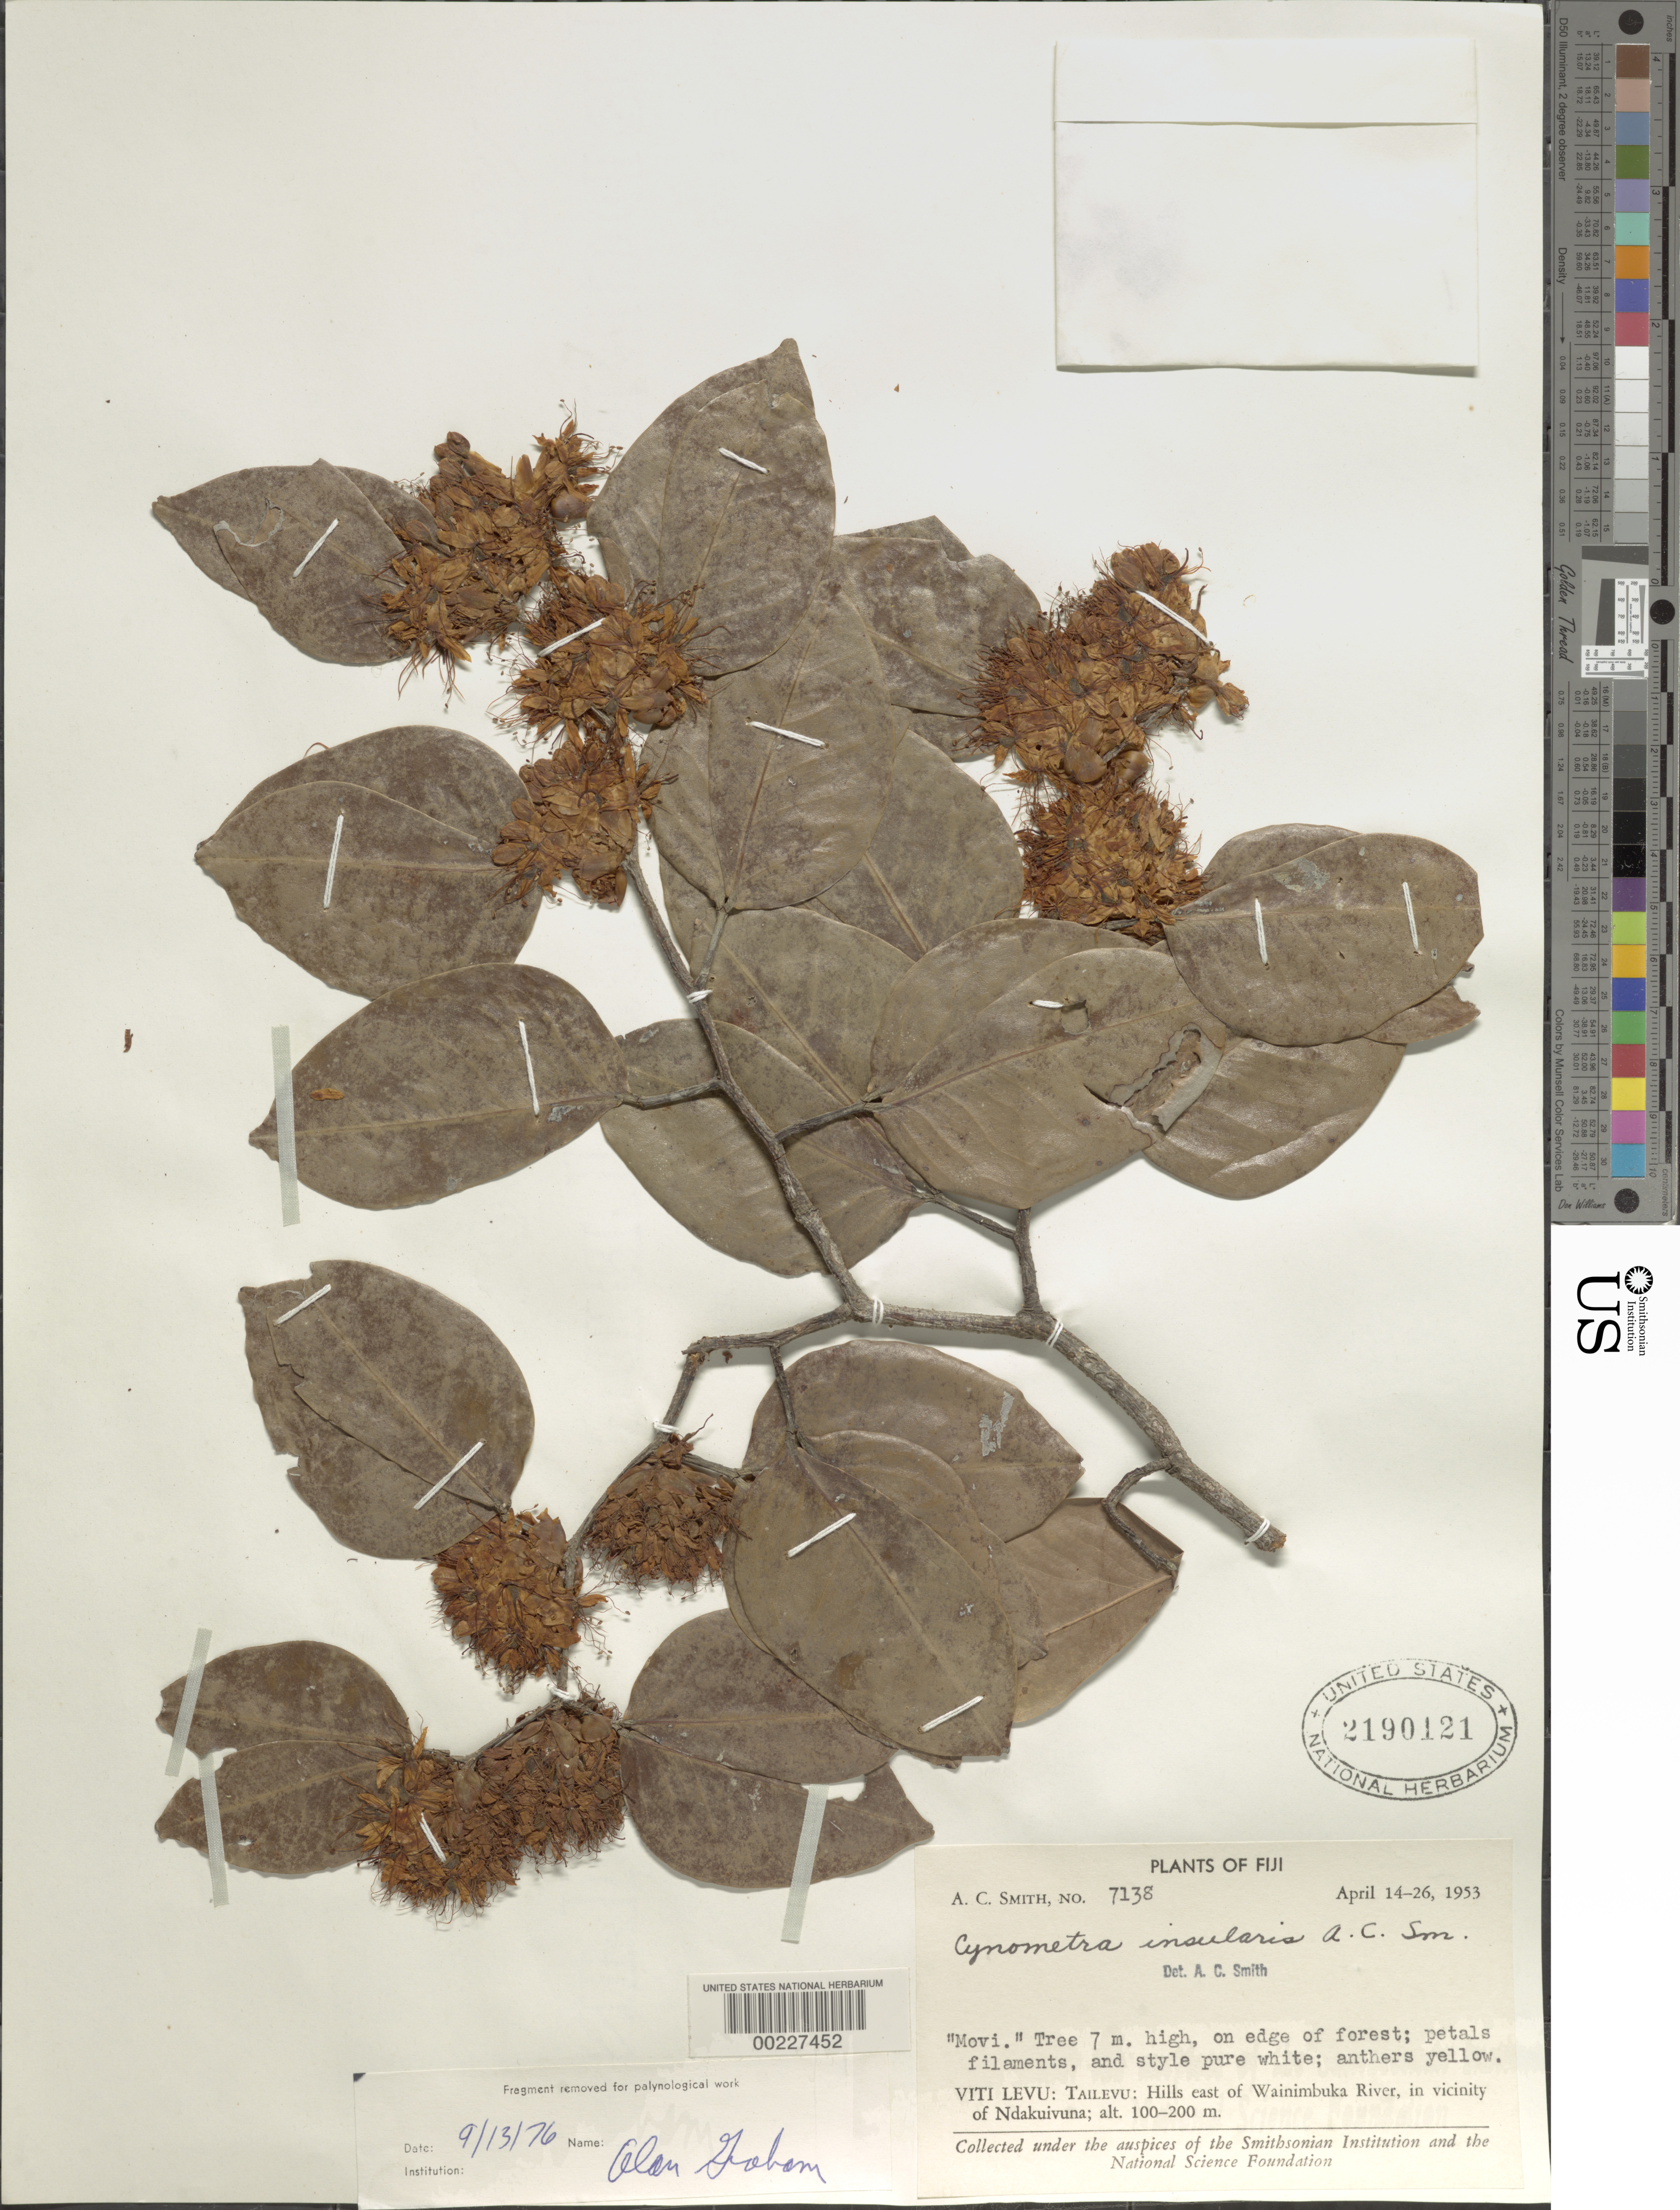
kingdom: Plantae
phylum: Tracheophyta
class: Magnoliopsida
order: Fabales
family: Fabaceae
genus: Cynometra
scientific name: Cynometra insularis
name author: A.C. Sm.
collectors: A. C. Smith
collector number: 7138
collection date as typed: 14 Apr 1953 to 26 Apr 1953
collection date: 1953-04-14/1953-04-26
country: Fiji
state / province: Central Division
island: Viti Levu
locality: Tailevu: hills E of Wainimbuka River, in vicinity of Ndakuivuna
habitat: Edge of forest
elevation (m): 100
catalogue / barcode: US 2190121